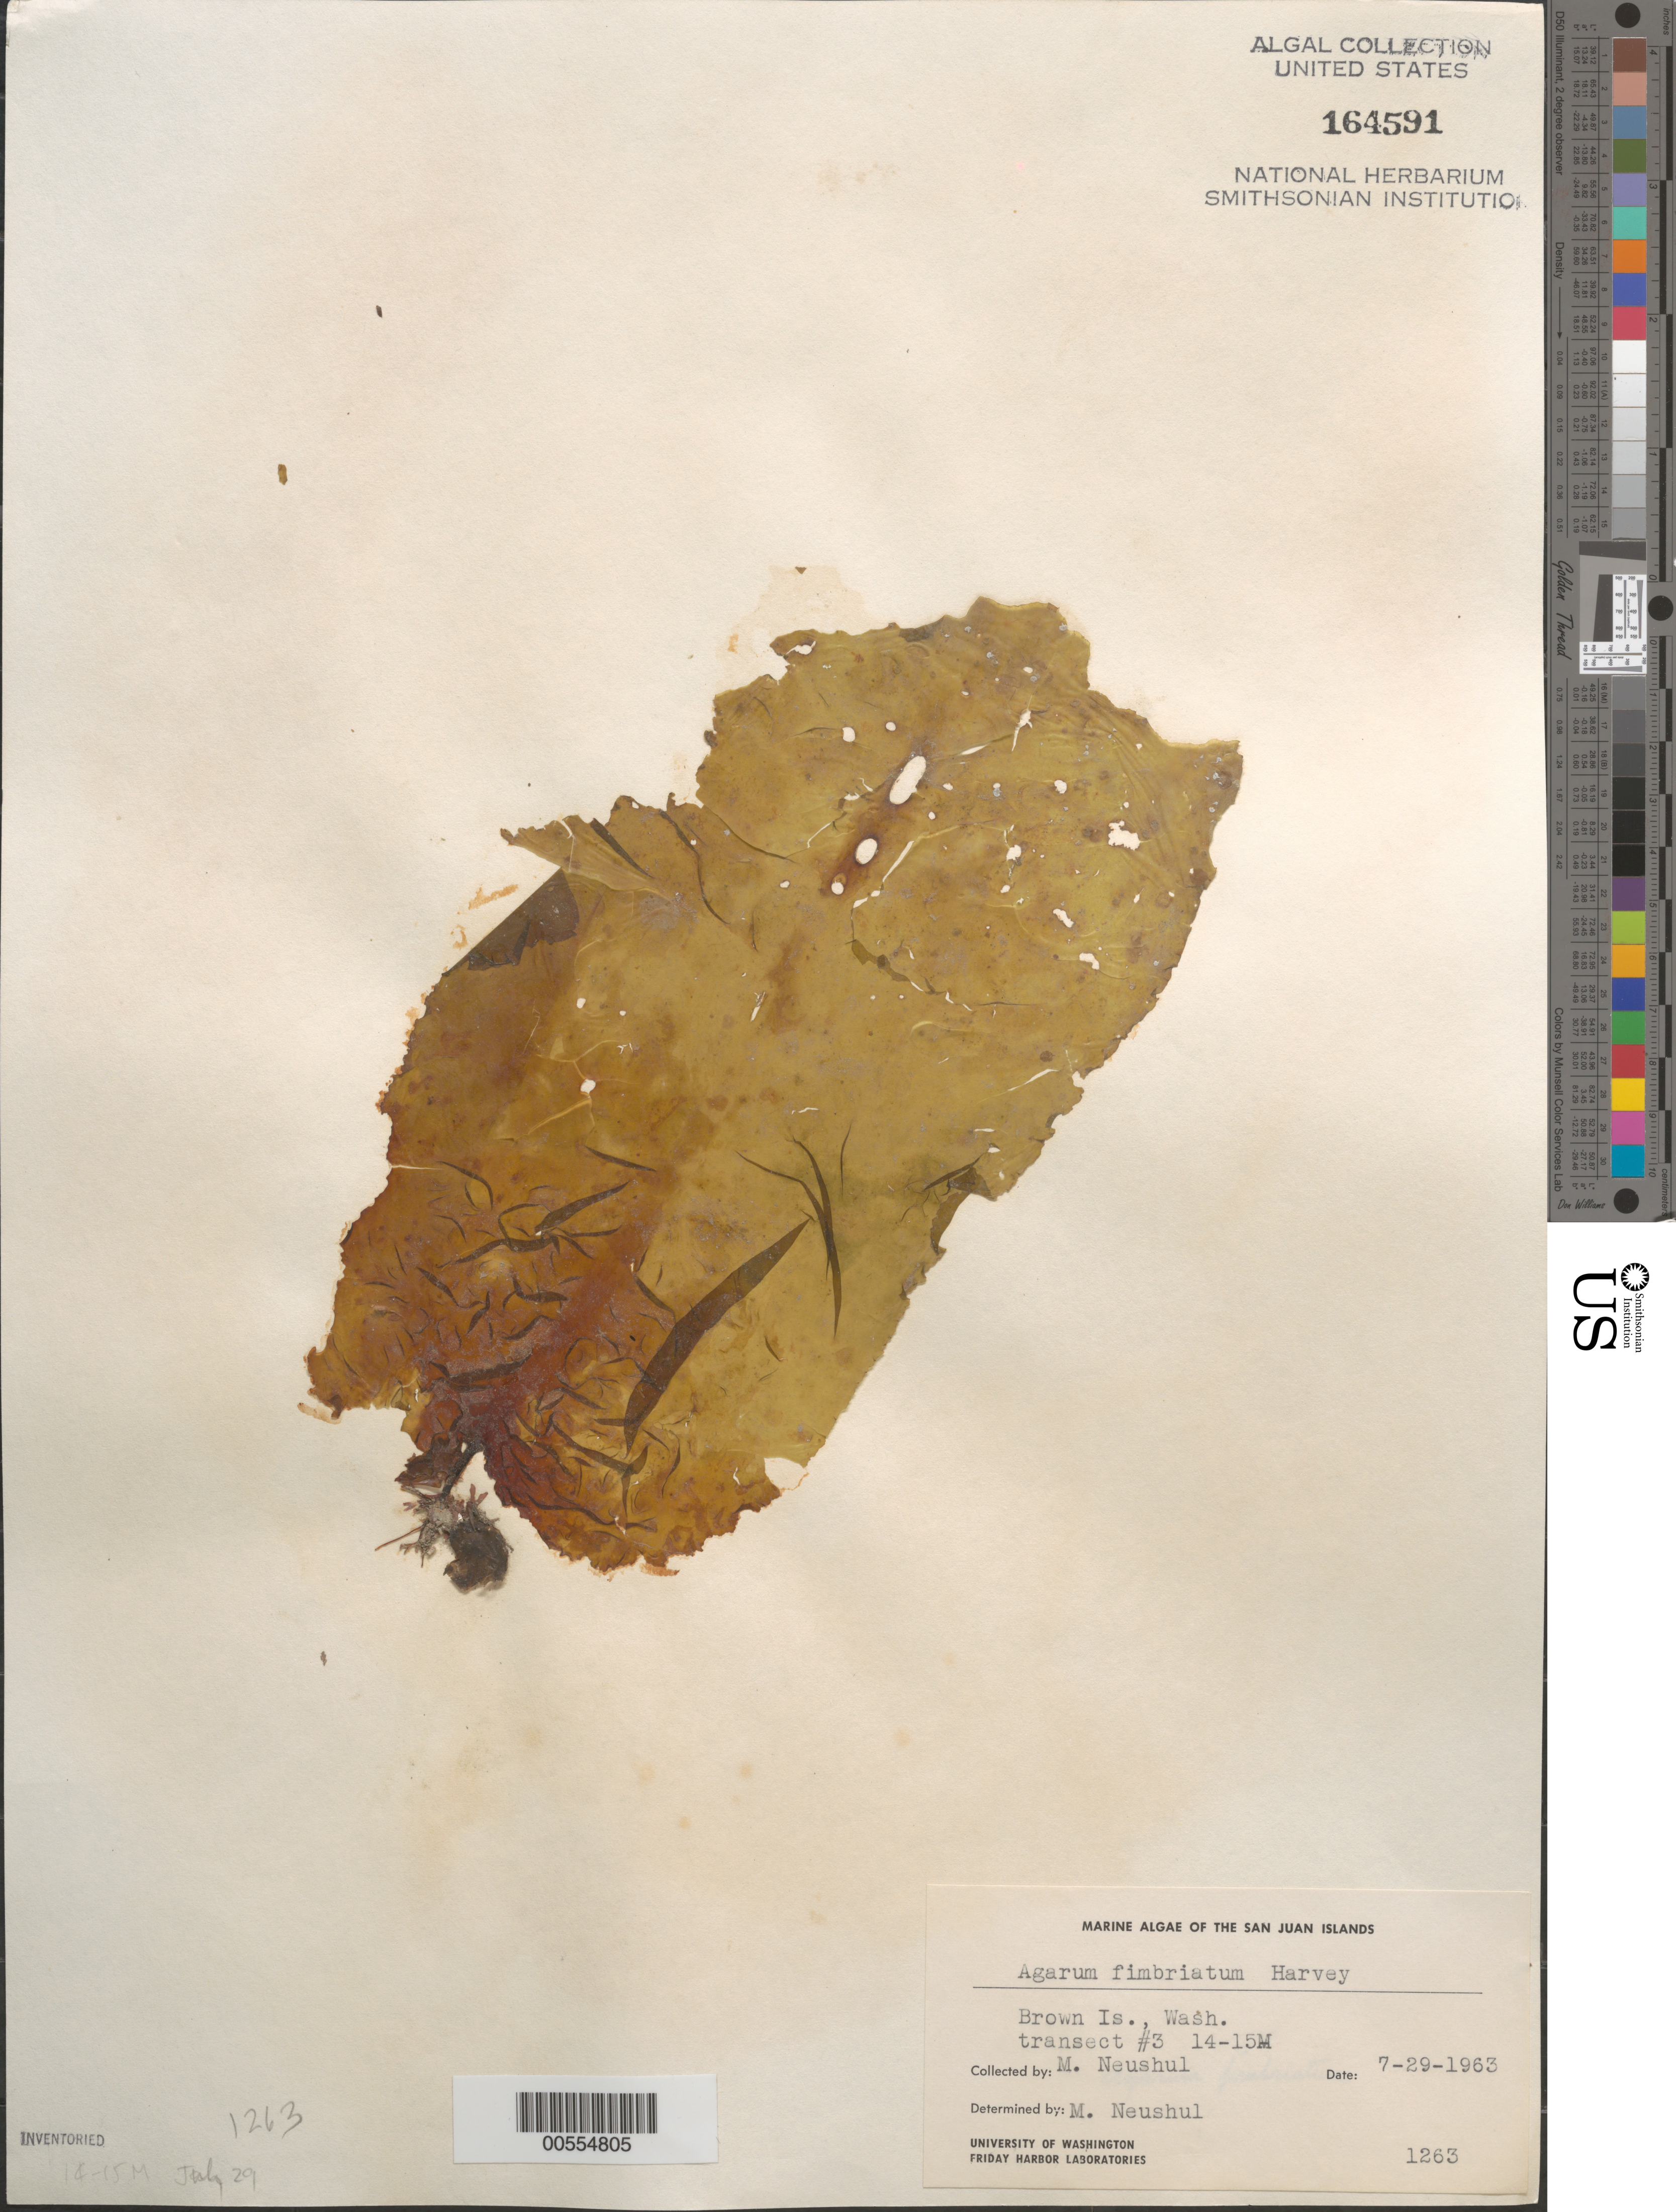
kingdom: Chromista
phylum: Ochrophyta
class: Phaeophyceae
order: Laminariales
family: Agaraceae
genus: Neoagarum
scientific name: Neoagarum fimbriatum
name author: (Harvey) H.Kawai & Hanyuda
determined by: Algae name updating Project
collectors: M. Neushul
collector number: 1263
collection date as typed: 29 Jul 1963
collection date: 1963-07-29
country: United States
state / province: Washington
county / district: San Juan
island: Brown Island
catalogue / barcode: US 164591